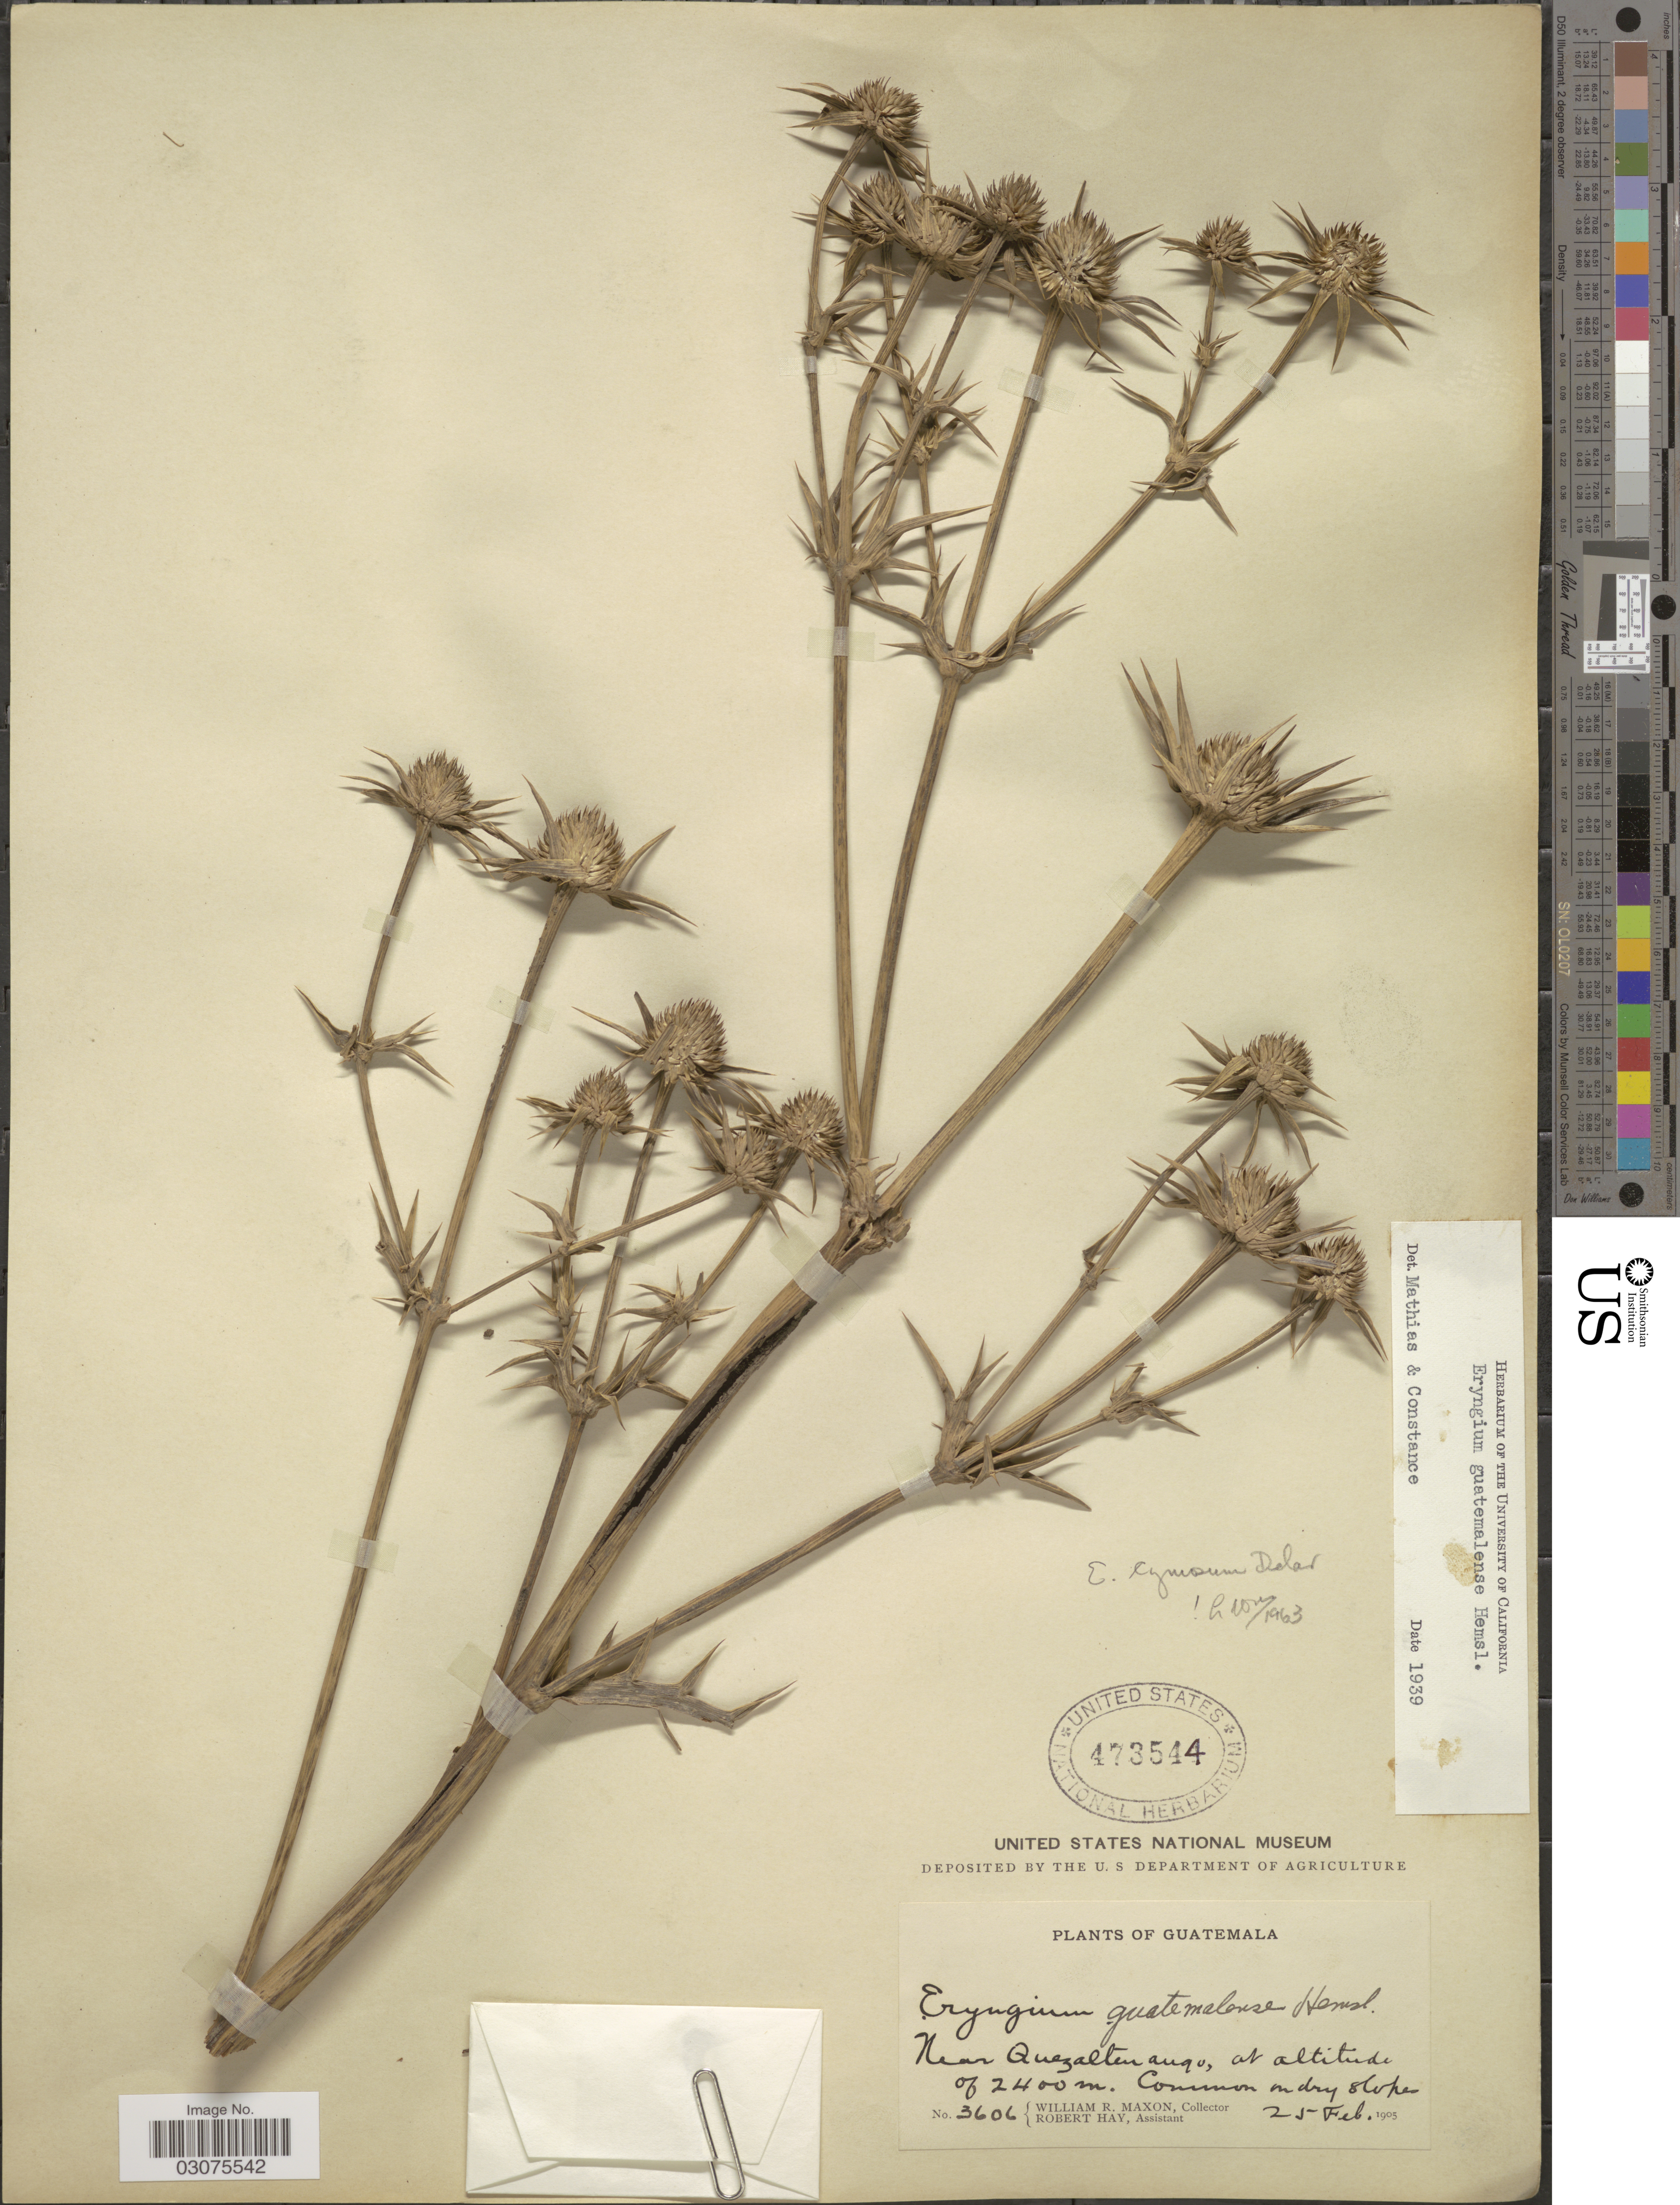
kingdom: Plantae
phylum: Tracheophyta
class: Magnoliopsida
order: Apiales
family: Apiaceae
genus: Eryngium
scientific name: Eryngium cymosum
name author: F. Delaroche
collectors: W. R. Maxon & R. Hay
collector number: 3606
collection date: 1905-02-25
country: Guatemala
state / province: Quetzaltenango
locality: Near Quezaltenango.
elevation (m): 2400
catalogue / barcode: US 473544